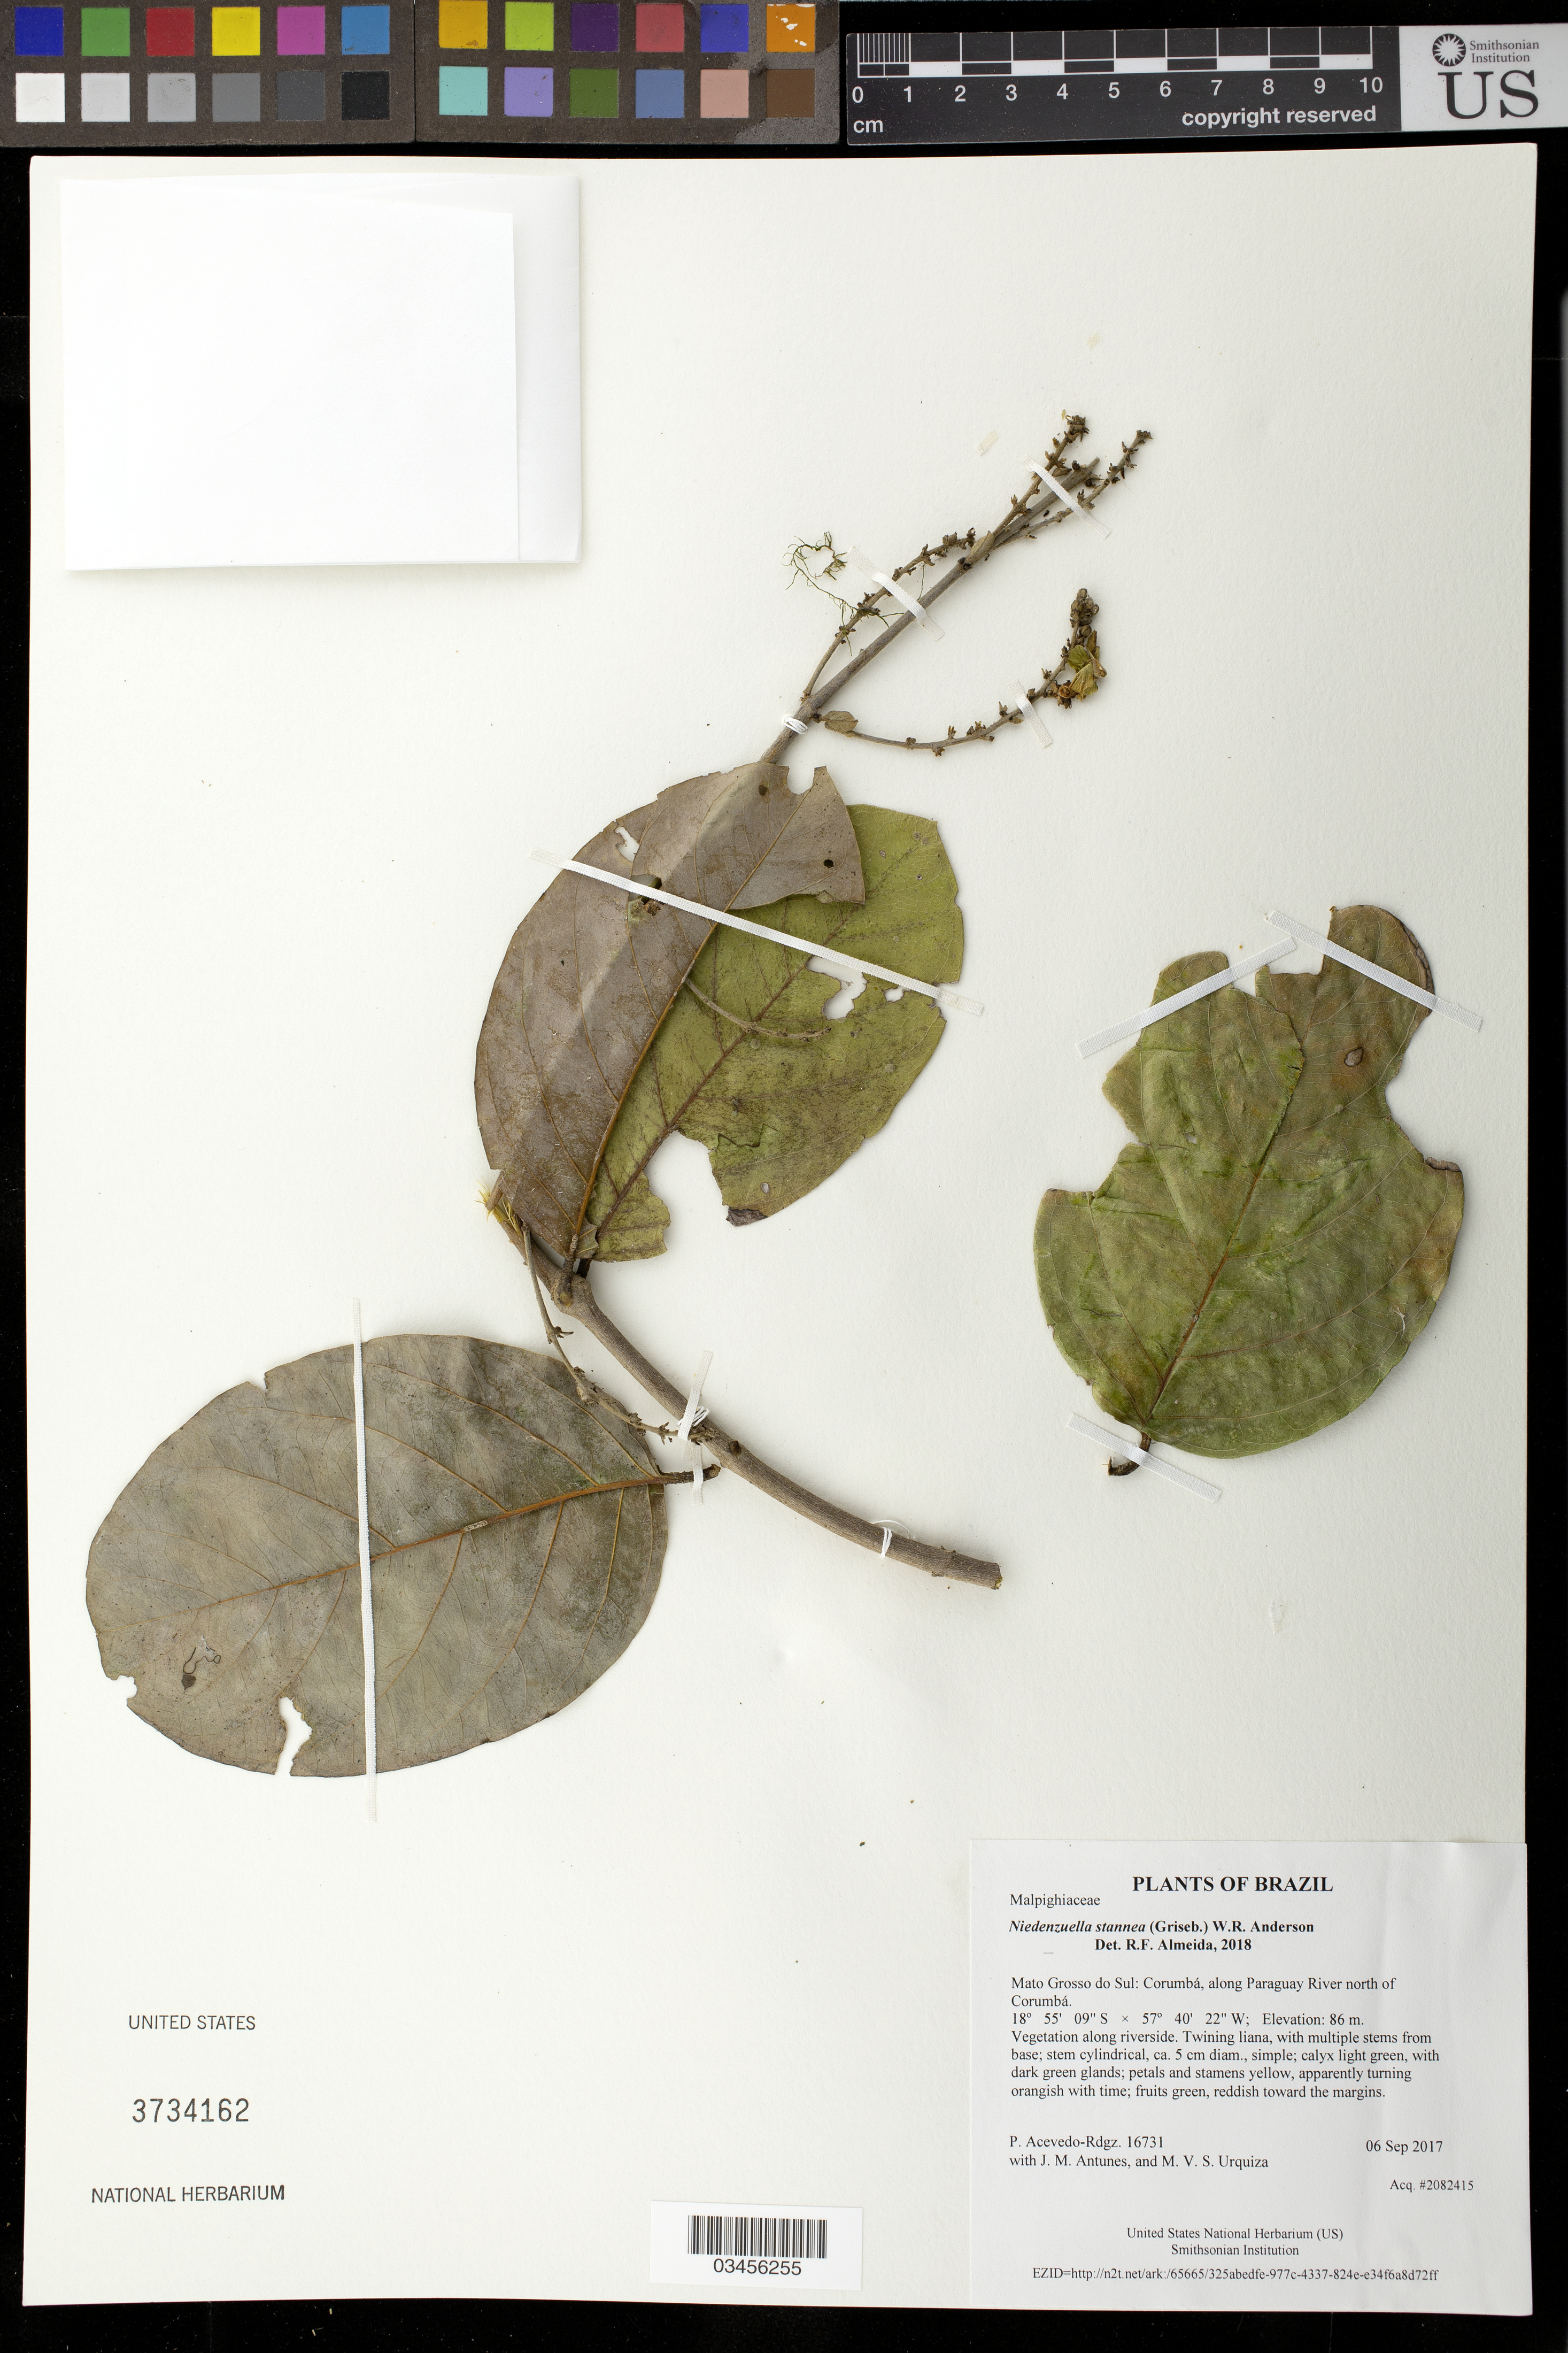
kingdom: Plantae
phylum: Tracheophyta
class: Magnoliopsida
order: Malpighiales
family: Malpighiaceae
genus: Niedenzuella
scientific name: Niedenzuella stannea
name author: (Griseb.) W.R. Anderson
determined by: Almeida, Rafael F., (BHCB), Universidade Federal de Minas Gerais (BRAZIL)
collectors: P. Acevedo-Rodr., J. M. Antunes & M. V. S. Urquiza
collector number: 16731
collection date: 2017-09-06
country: Brazil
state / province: Mato Grosso do Sul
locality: Corumbá, along Paraguay River north of Corumbá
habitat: Vegetation along riverside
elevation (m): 86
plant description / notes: US, NY, MO, K, RB, MICH, B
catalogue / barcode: US 3734162